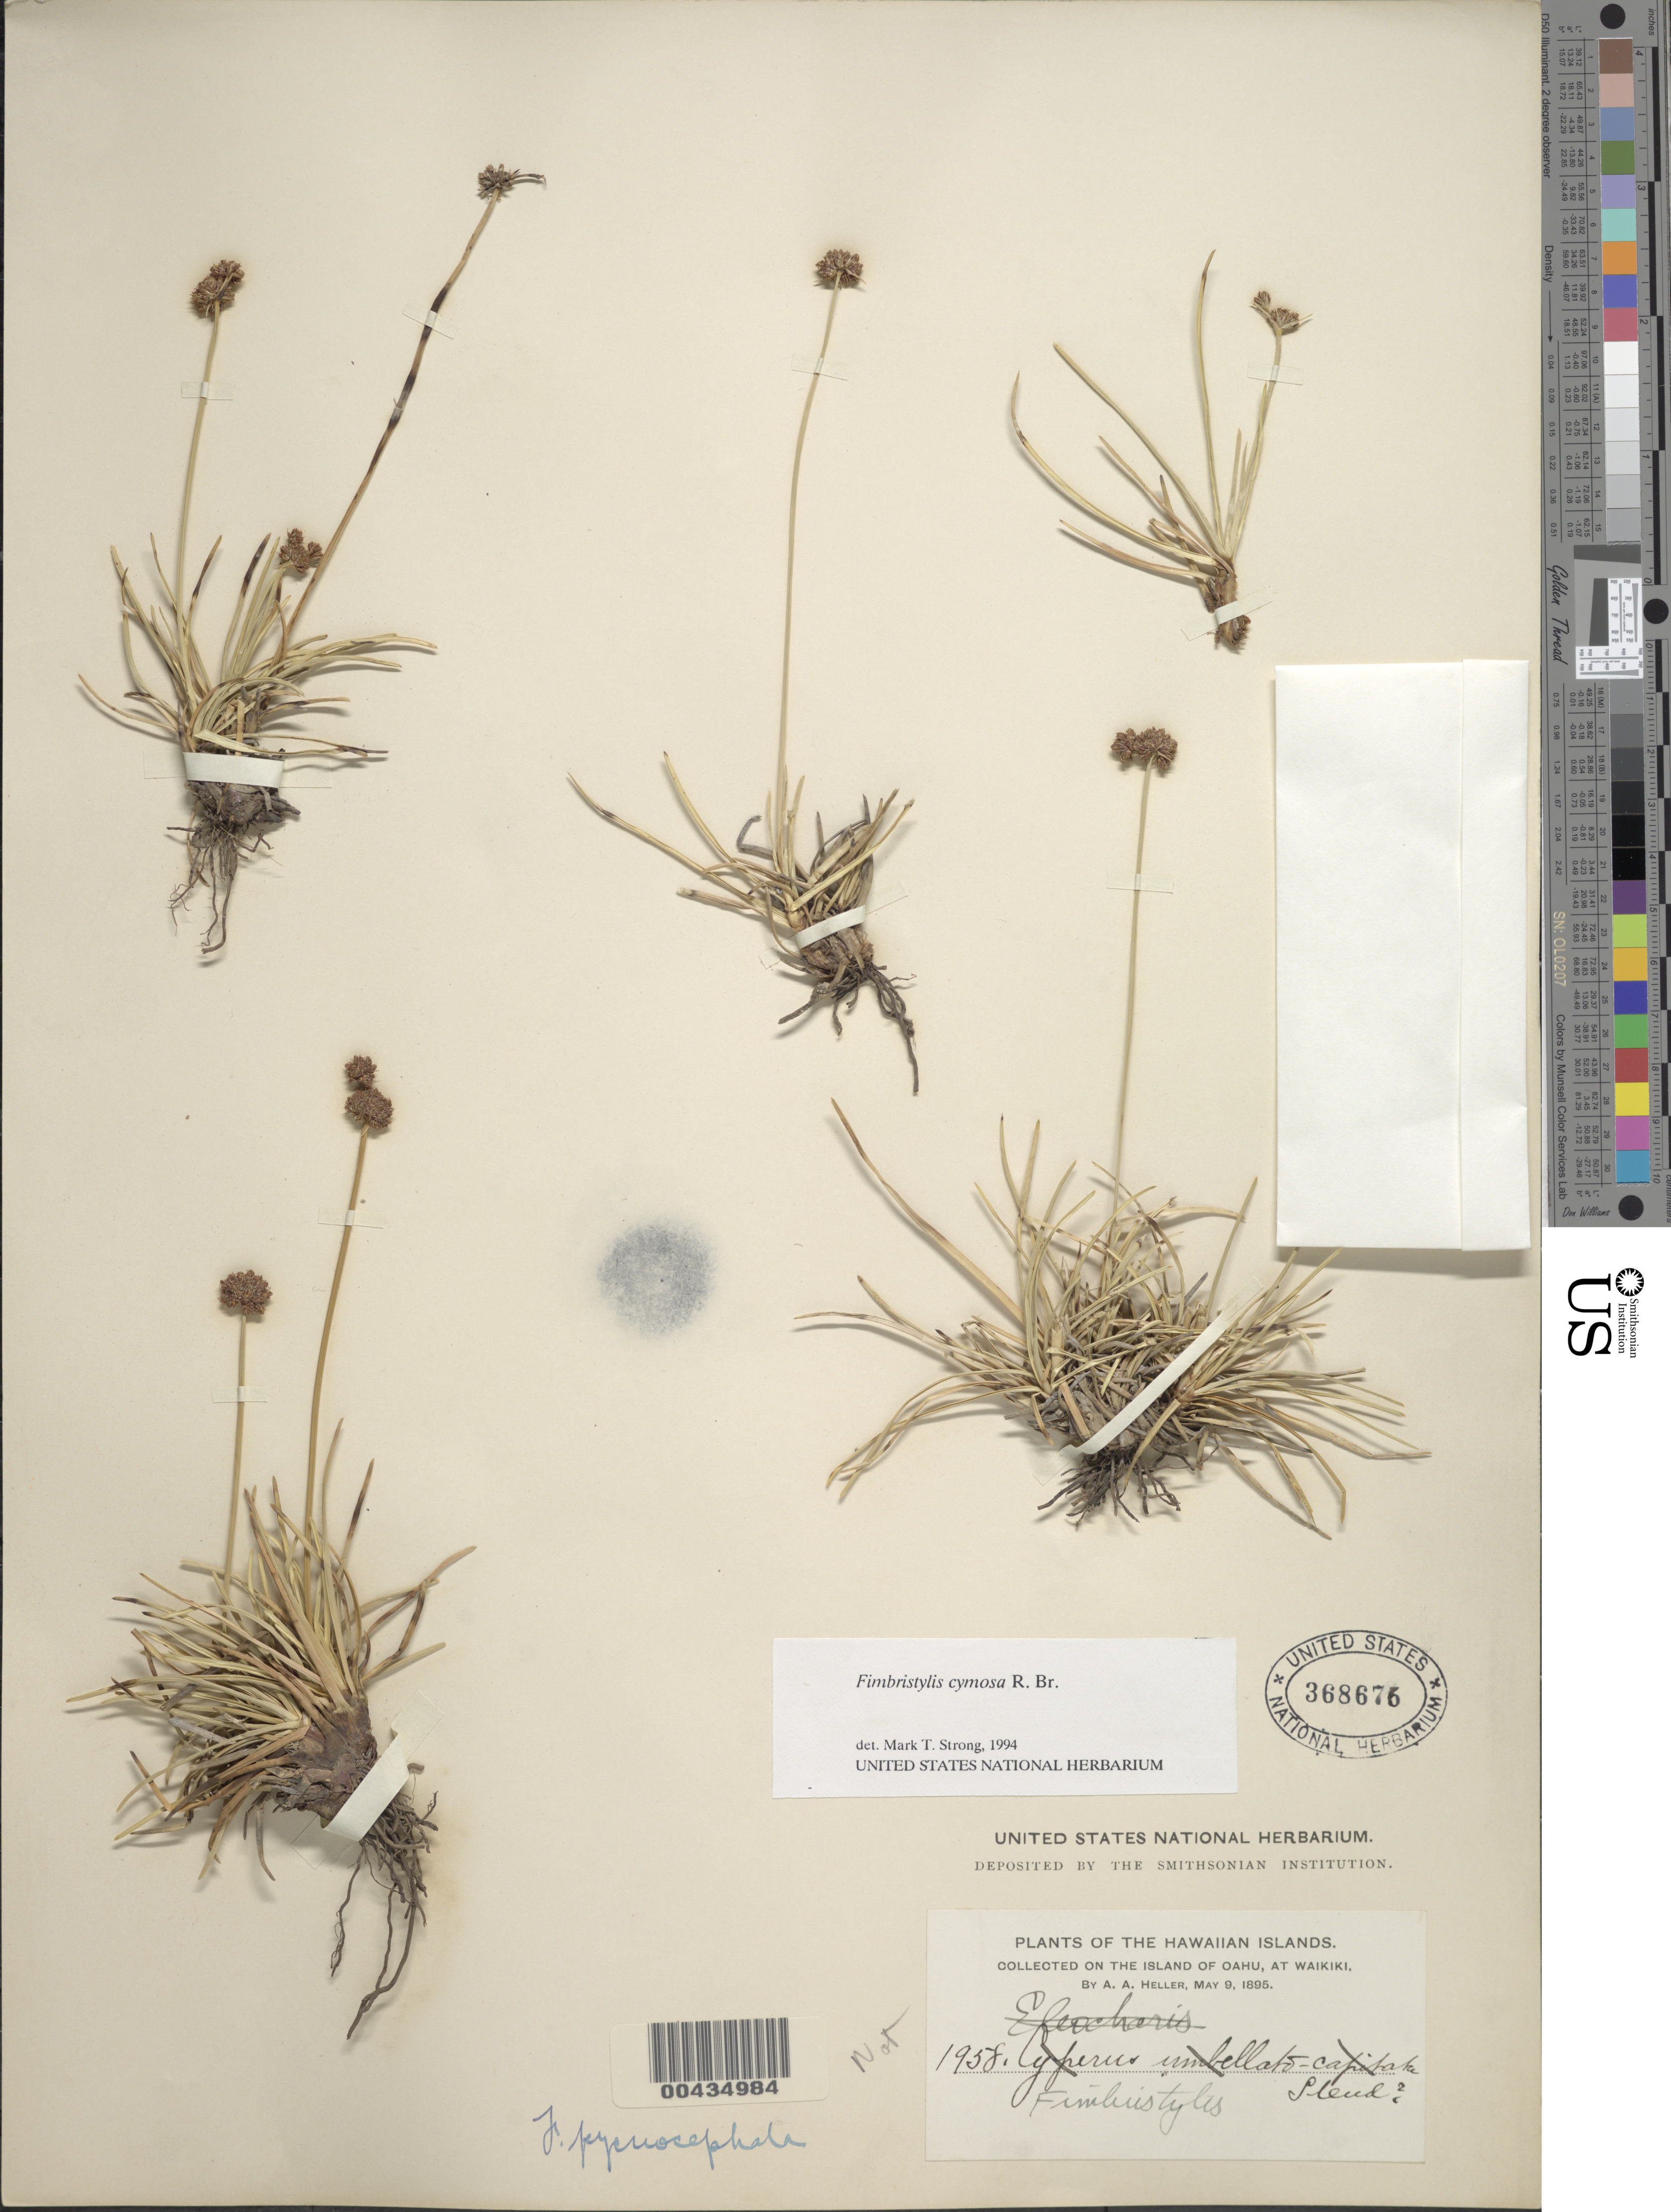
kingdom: Plantae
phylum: Tracheophyta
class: Liliopsida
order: Poales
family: Cyperaceae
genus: Fimbristylis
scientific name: Fimbristylis cymosa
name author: R. Br.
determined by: Strong, M. T., (US), Smithsonian Institution - National Museum of Natural History (UNITED STATES)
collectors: A. A. Heller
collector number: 1958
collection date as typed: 9 May 1895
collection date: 1895-05-09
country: United States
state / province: Hawaii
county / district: Honolulu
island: Oahu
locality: Waikiki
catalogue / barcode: US 368675